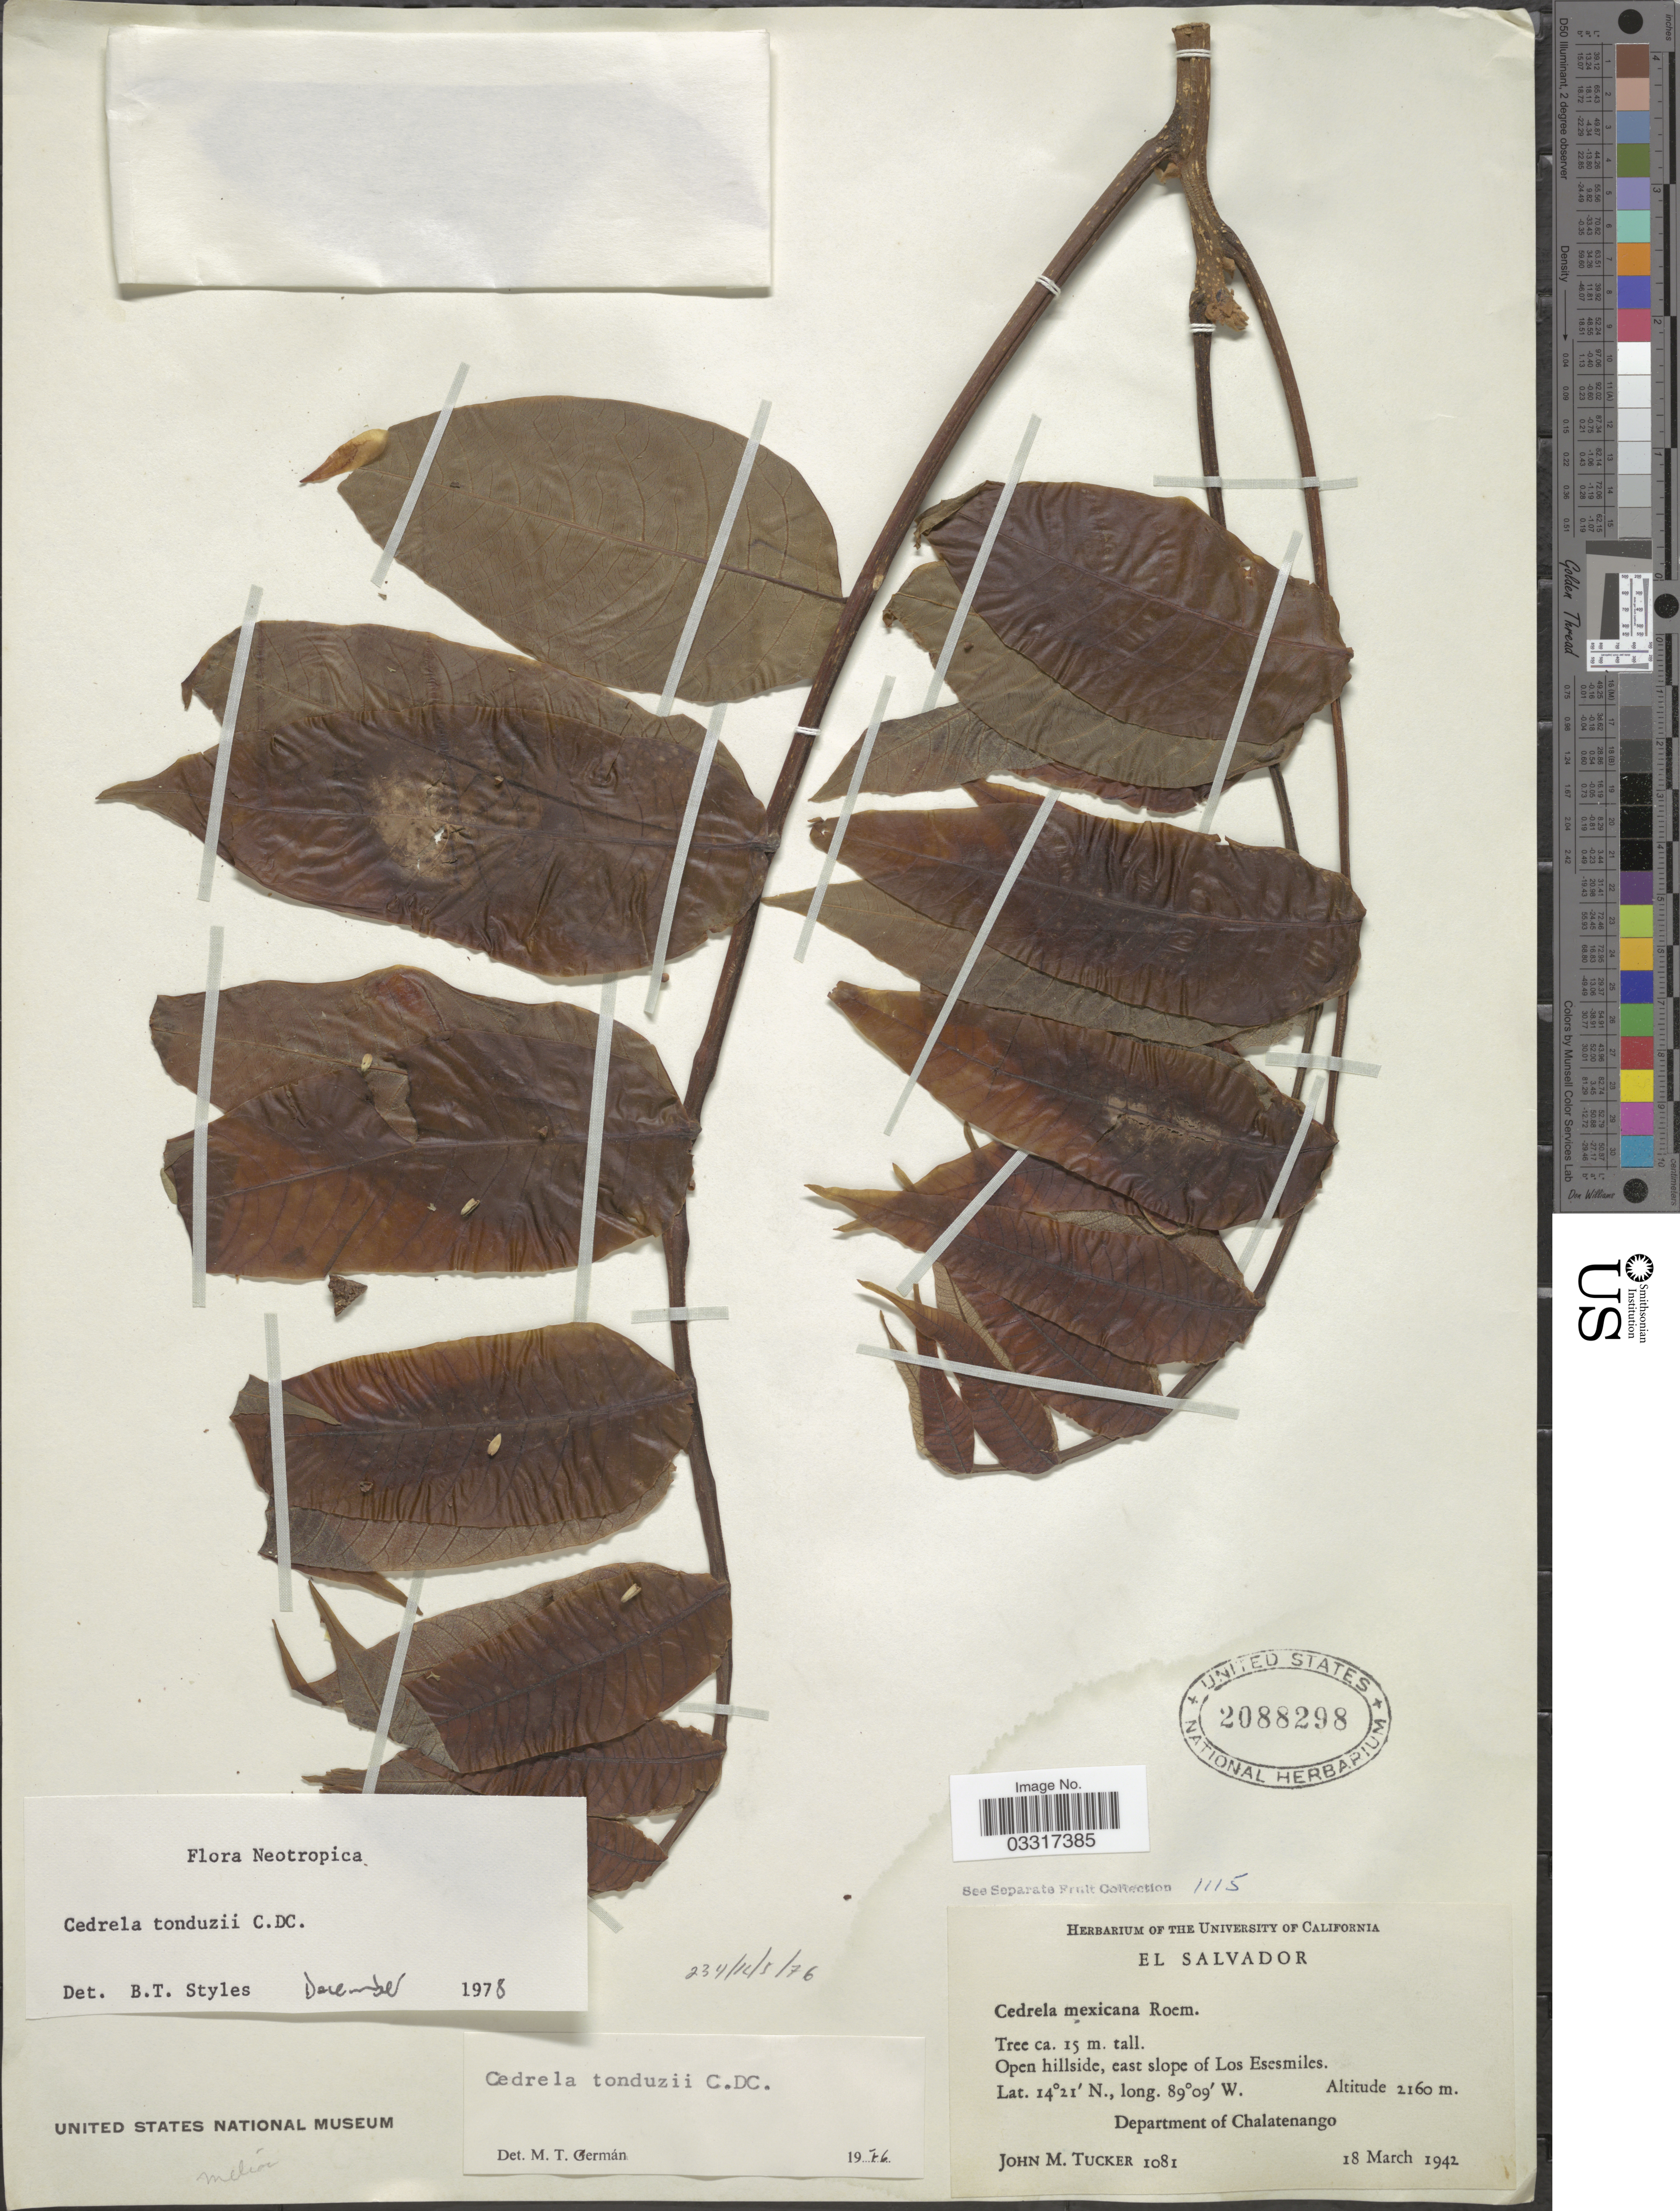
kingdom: Plantae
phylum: Tracheophyta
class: Magnoliopsida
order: Sapindales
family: Meliaceae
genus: Cedrela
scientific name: Cedrela tonduzii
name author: C. DC.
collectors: J. M. Tucker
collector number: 1081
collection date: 1942-03-18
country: El Salvador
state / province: Chalatenango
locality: Open hillside, east slope of Los Esesmiles. Department of Chalatenango.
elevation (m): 2160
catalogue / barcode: US 2088298